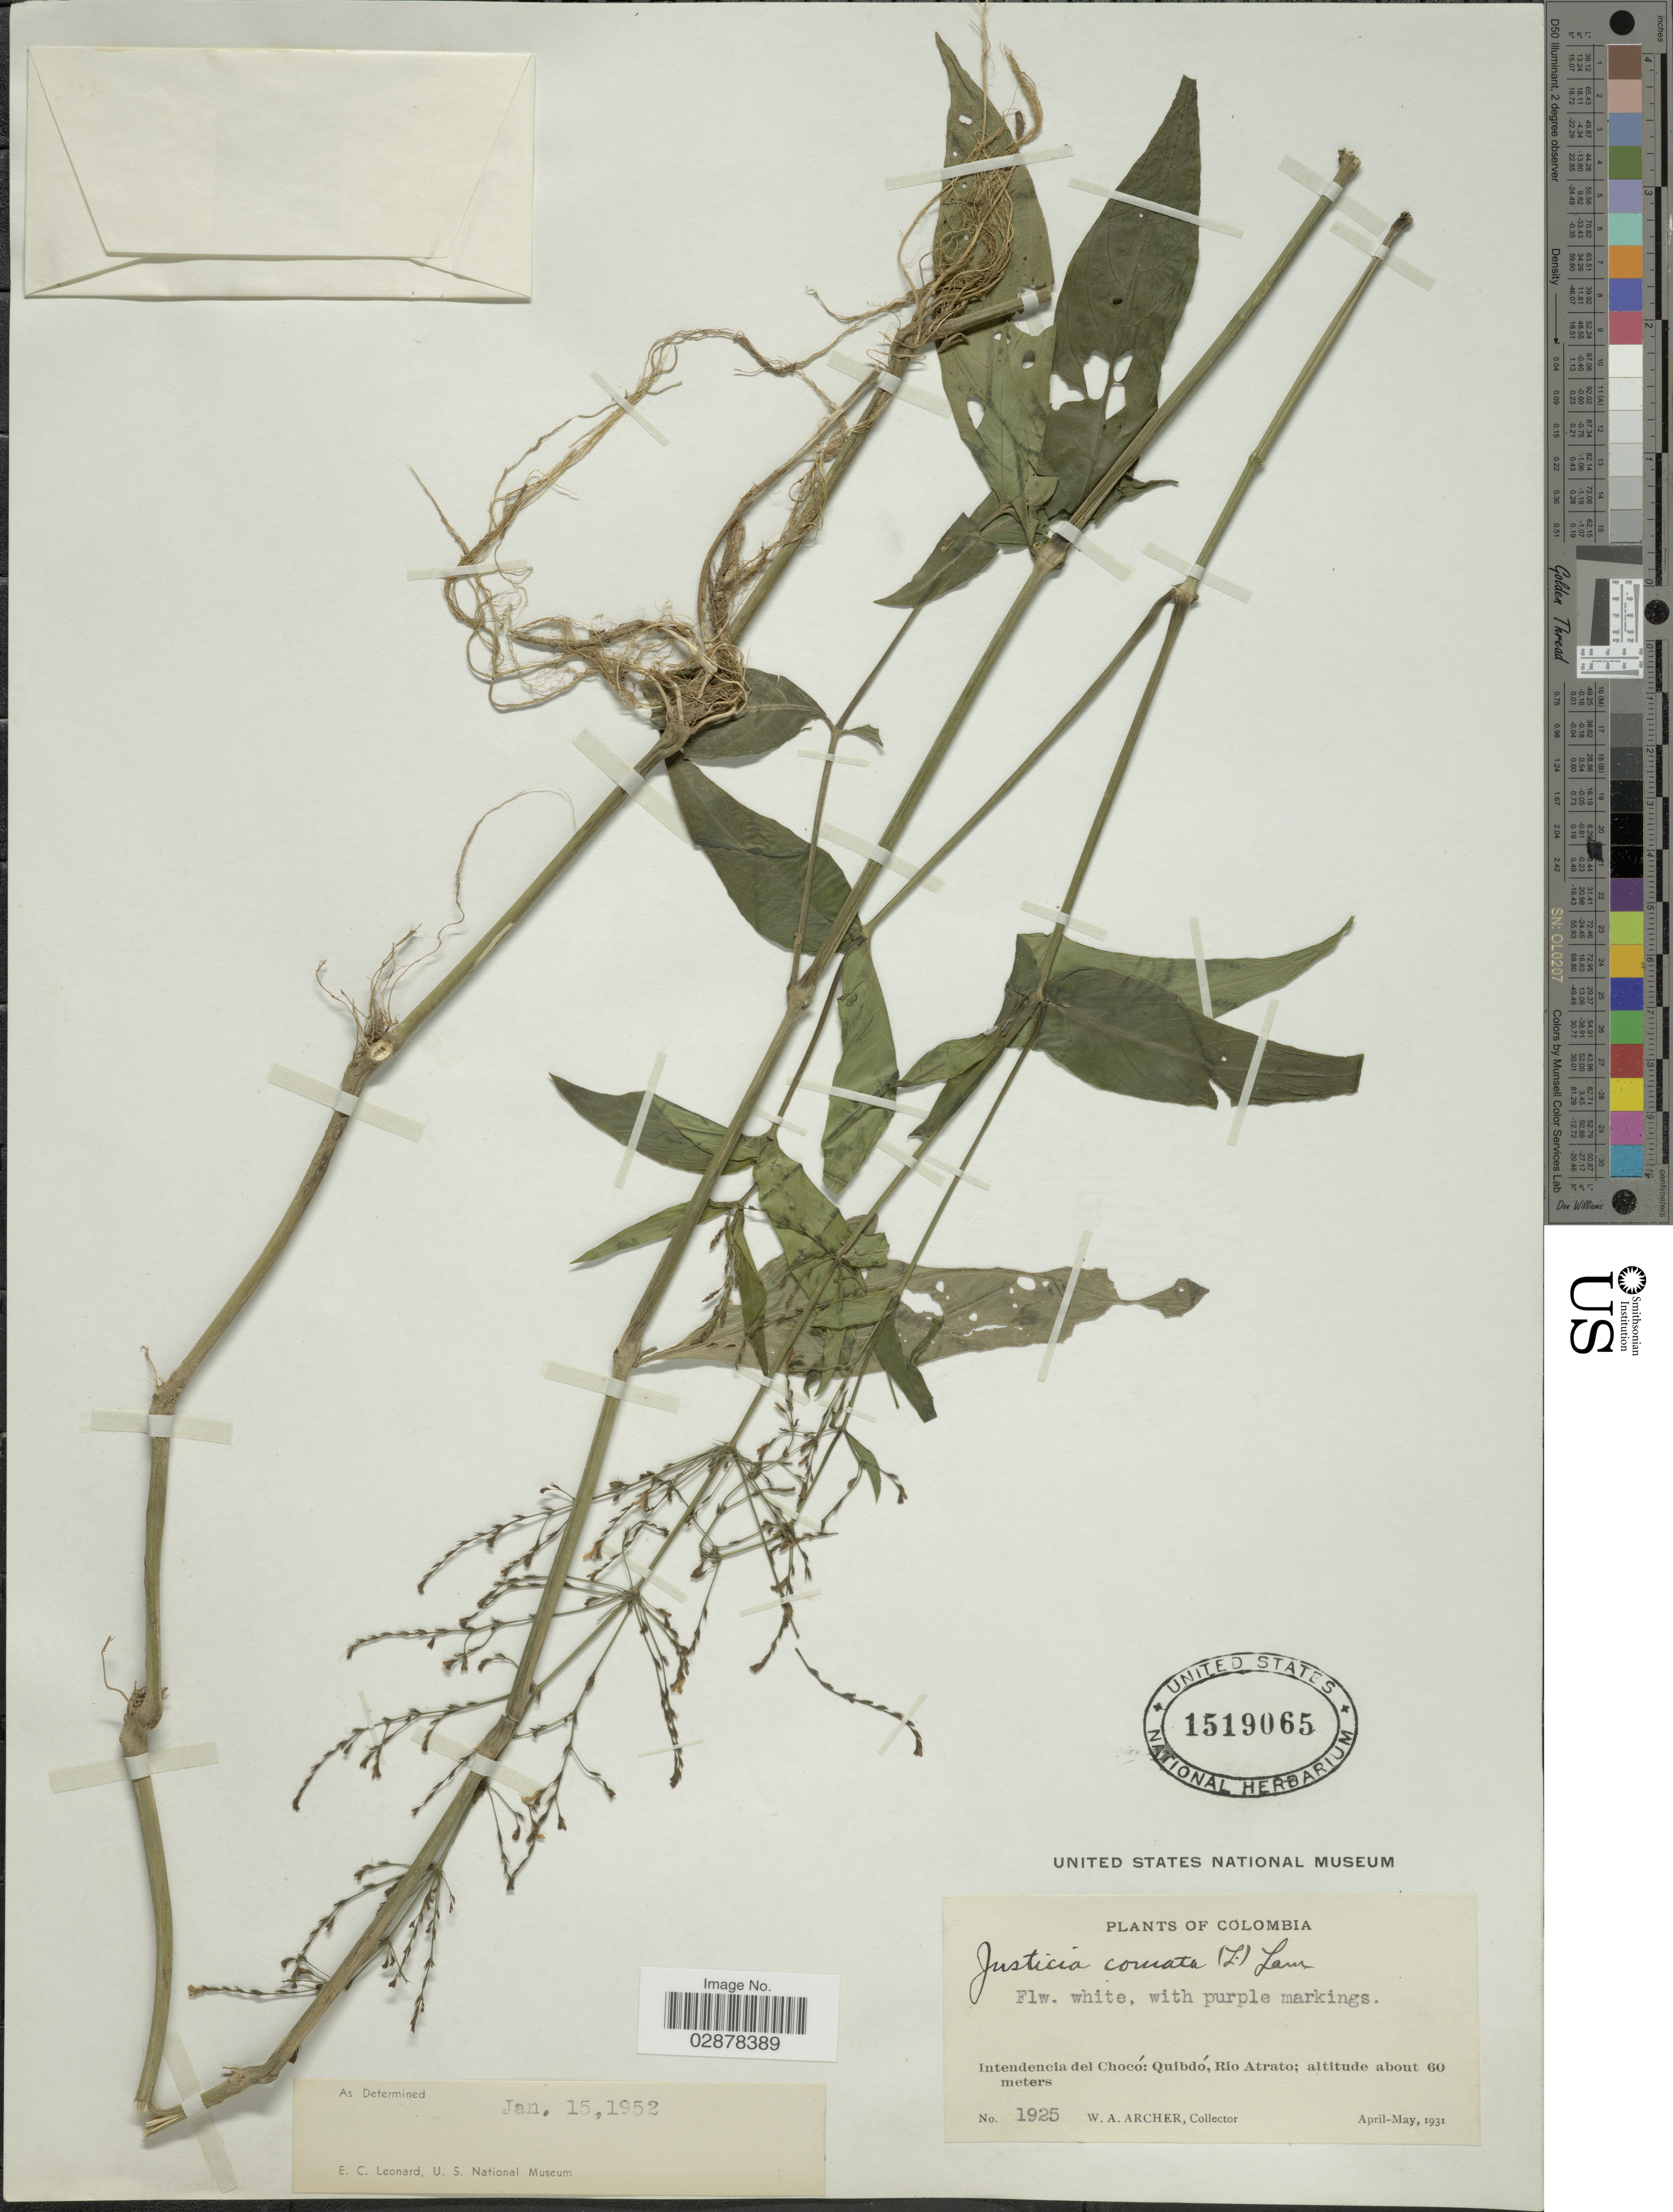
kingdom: Plantae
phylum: Tracheophyta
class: Magnoliopsida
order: Lamiales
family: Acanthaceae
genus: Justicia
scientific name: Justicia comata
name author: (L.) Lam.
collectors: W. Archer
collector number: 1925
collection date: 1931-04/1931-05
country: Colombia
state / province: Chocó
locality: Intendecia del Chocó: Quibdó, Rio Atrato.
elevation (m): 60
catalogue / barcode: US 1519065